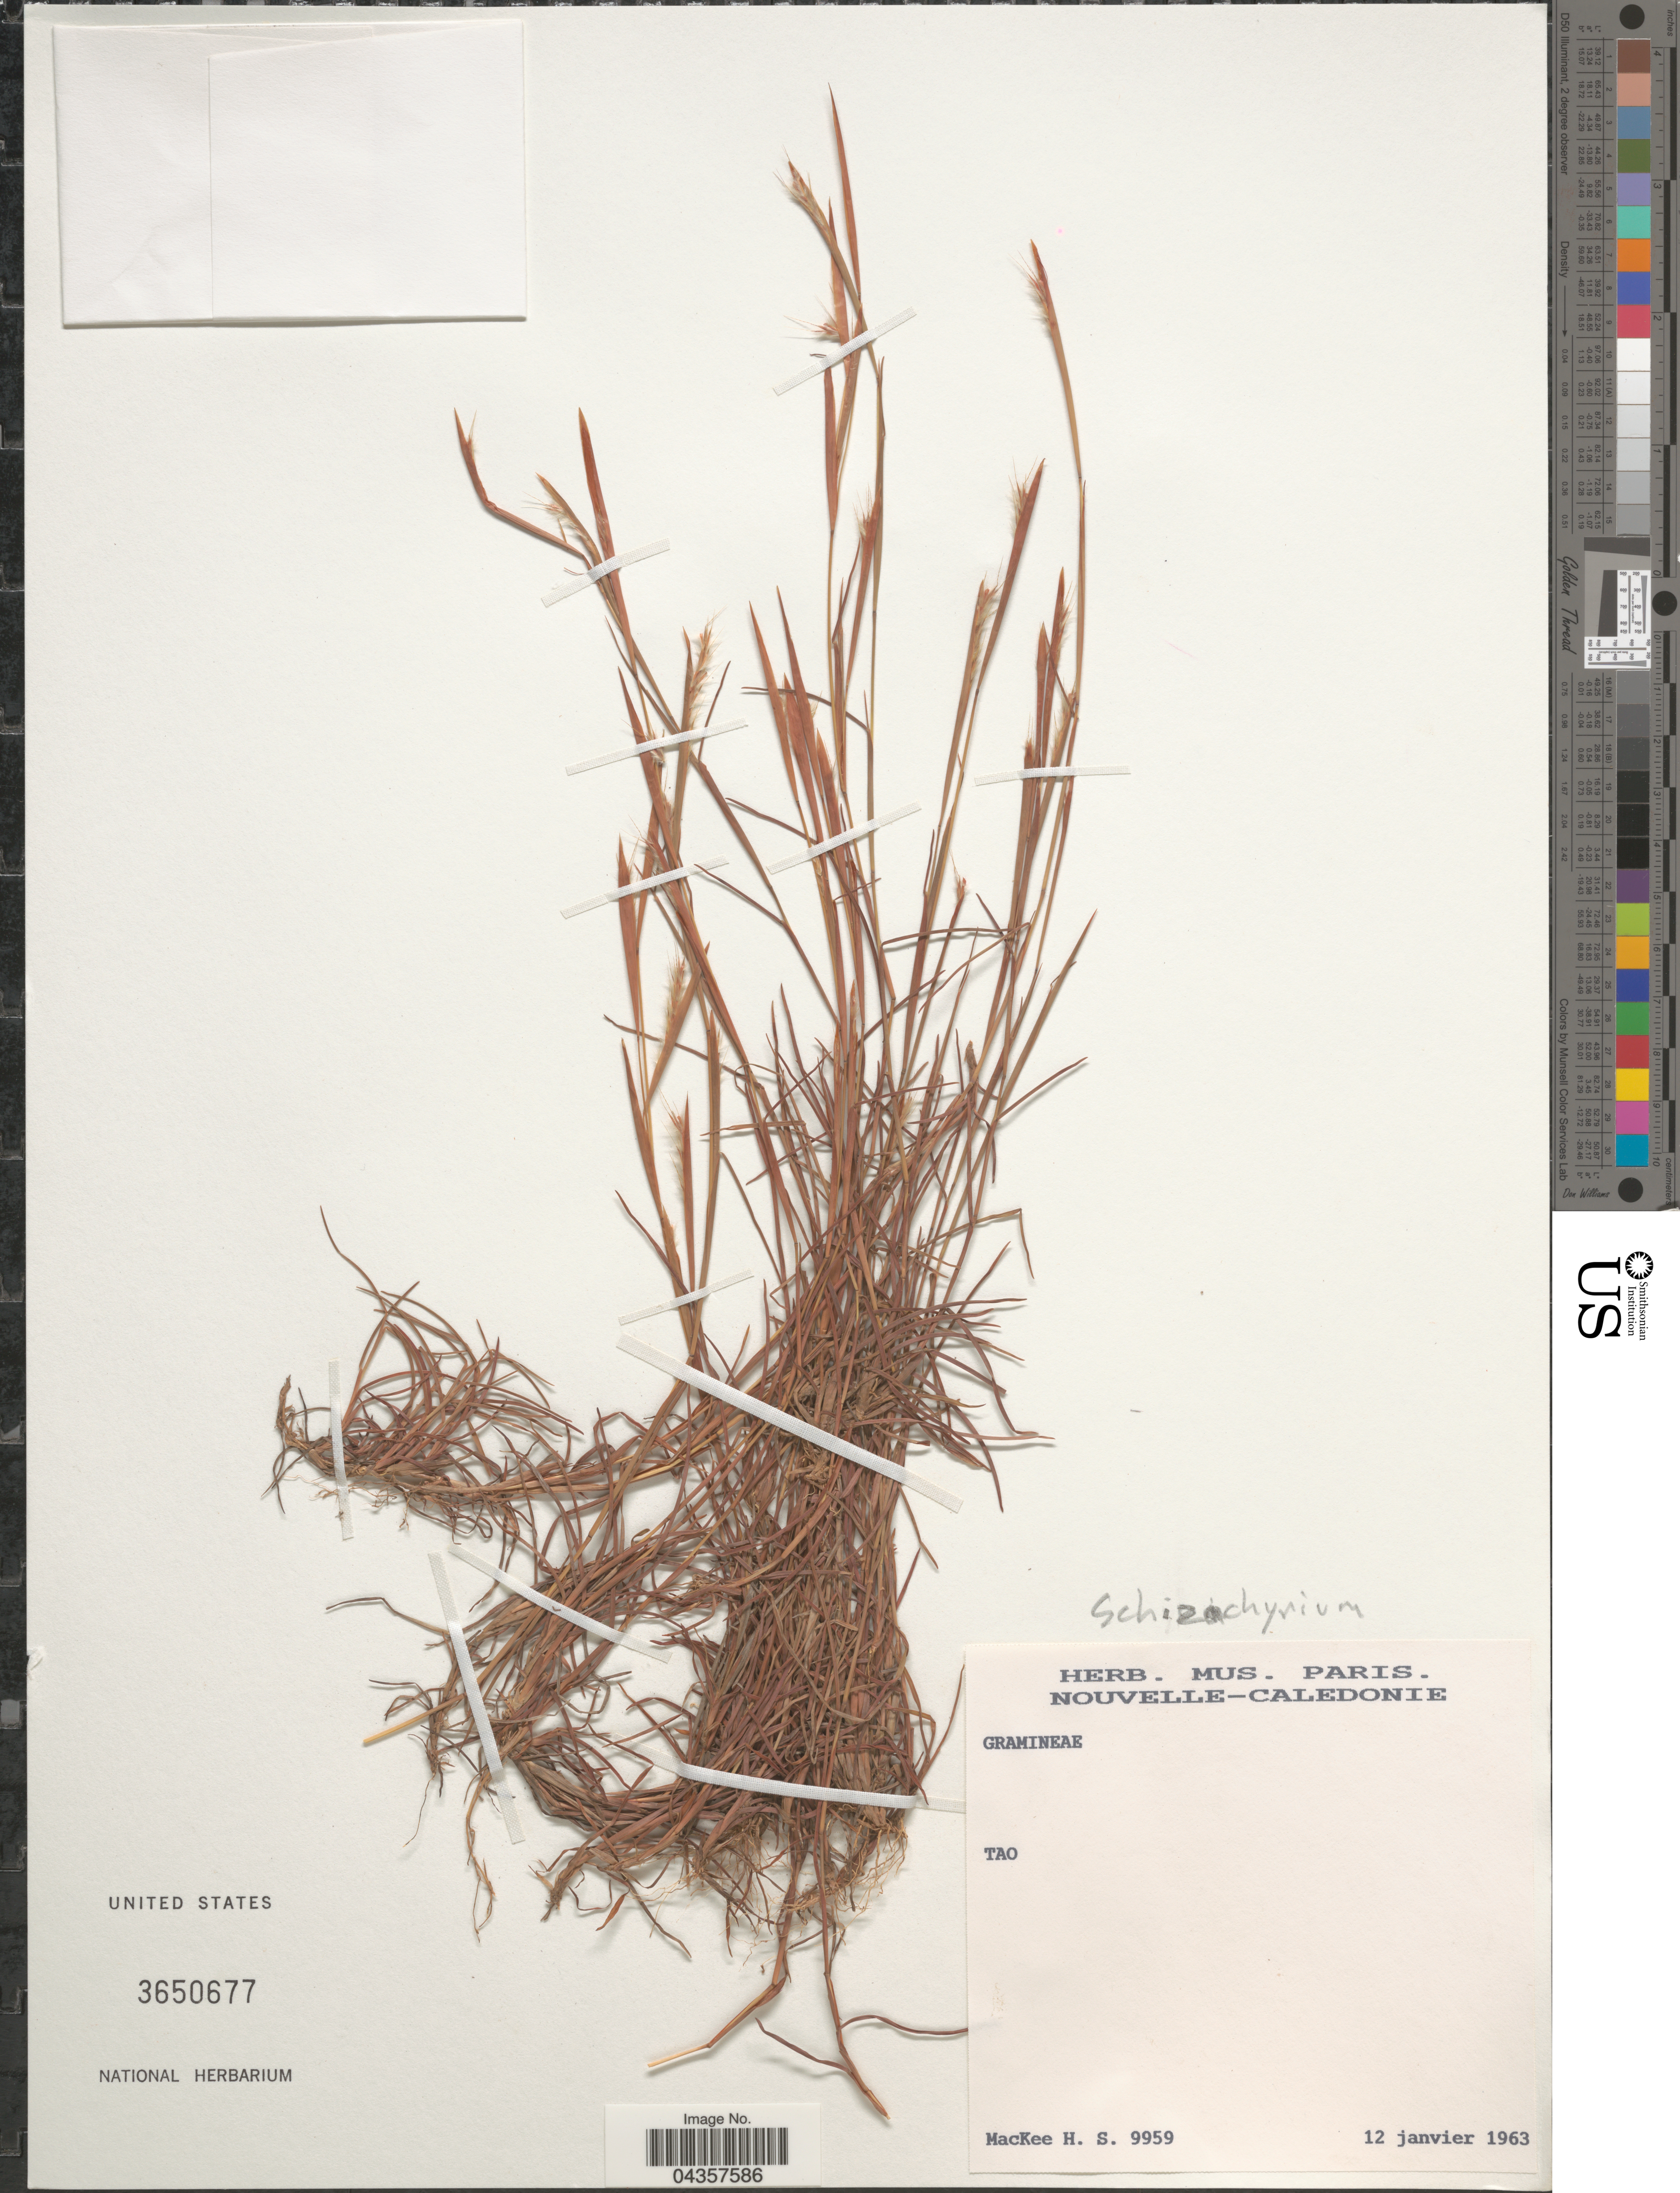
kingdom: Plantae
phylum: Tracheophyta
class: Liliopsida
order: Poales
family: Poaceae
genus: Schizachyrium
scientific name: Schizachyrium sp.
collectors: H. Mackee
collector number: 9959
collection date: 1963-01-12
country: New Caledonia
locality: Nouvelle Caledonie. Tao.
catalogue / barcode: US 3650677